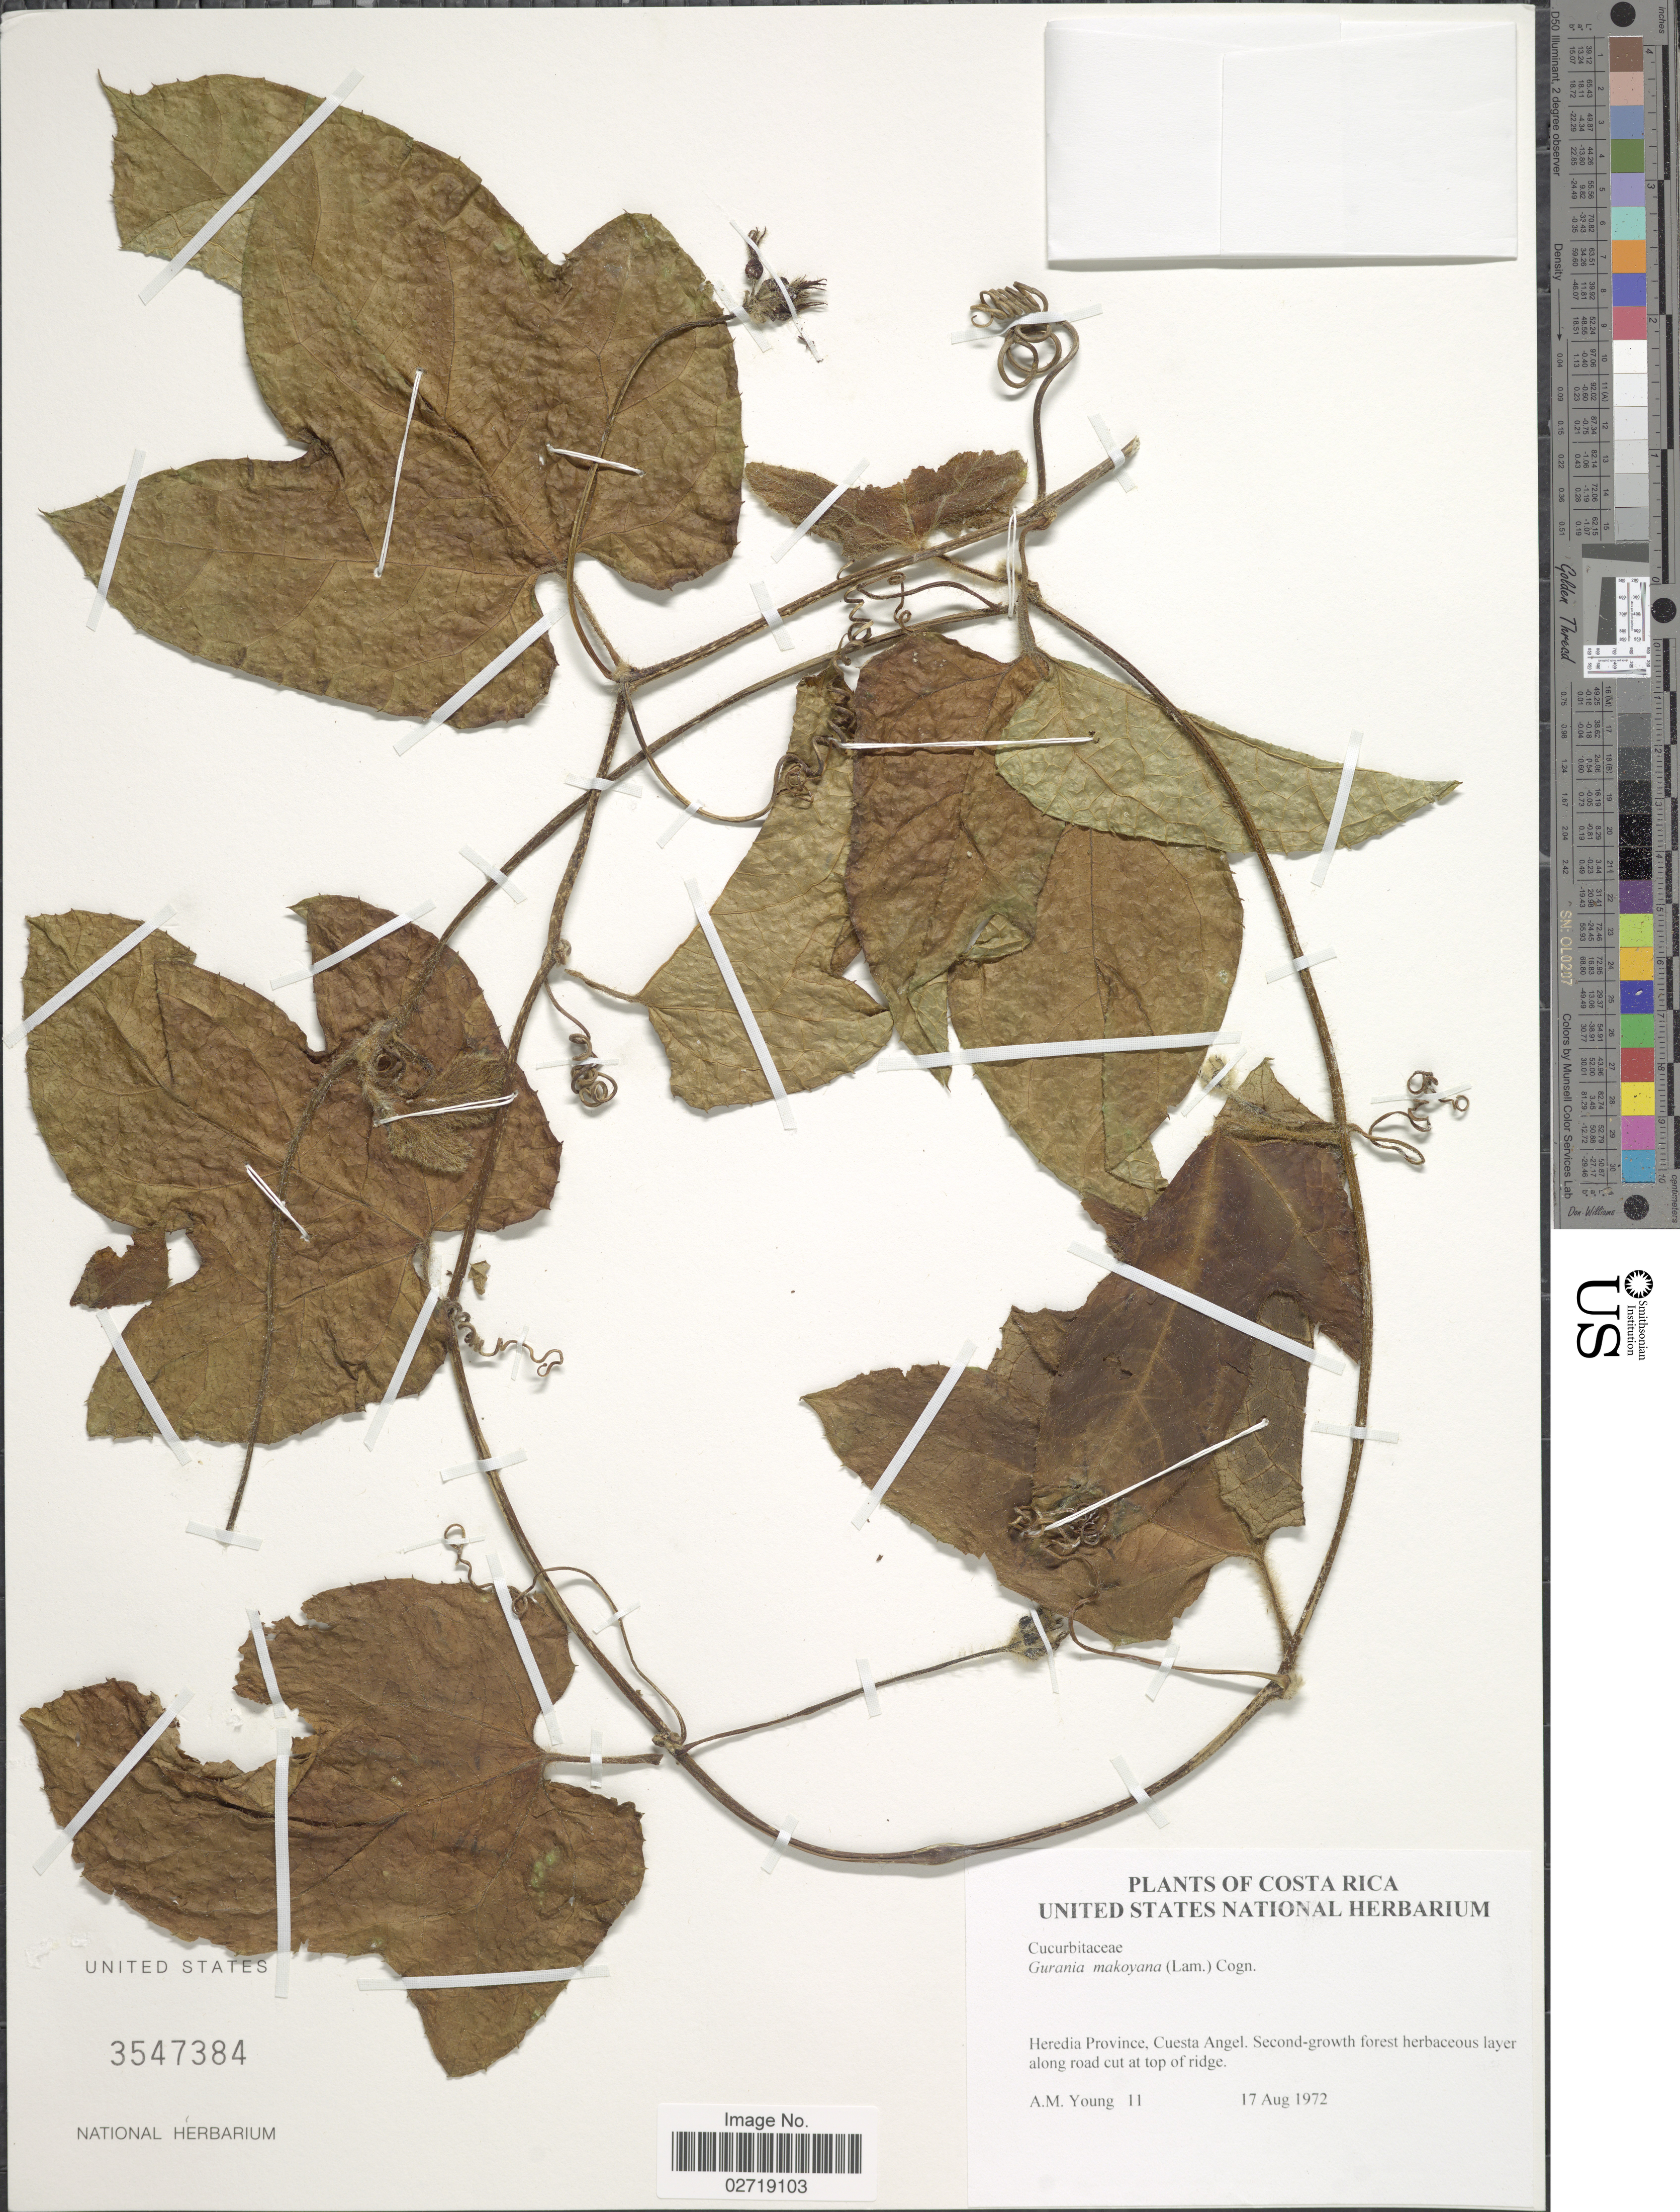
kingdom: Plantae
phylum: Tracheophyta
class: Magnoliopsida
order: Cucurbitales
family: Cucurbitaceae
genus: Gurania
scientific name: Gurania makoyana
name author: (Lem.) Cogn.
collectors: A. Young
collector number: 11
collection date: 1972-08-17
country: Costa Rica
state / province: Heredia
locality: Cuesta Angel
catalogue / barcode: US 3547384